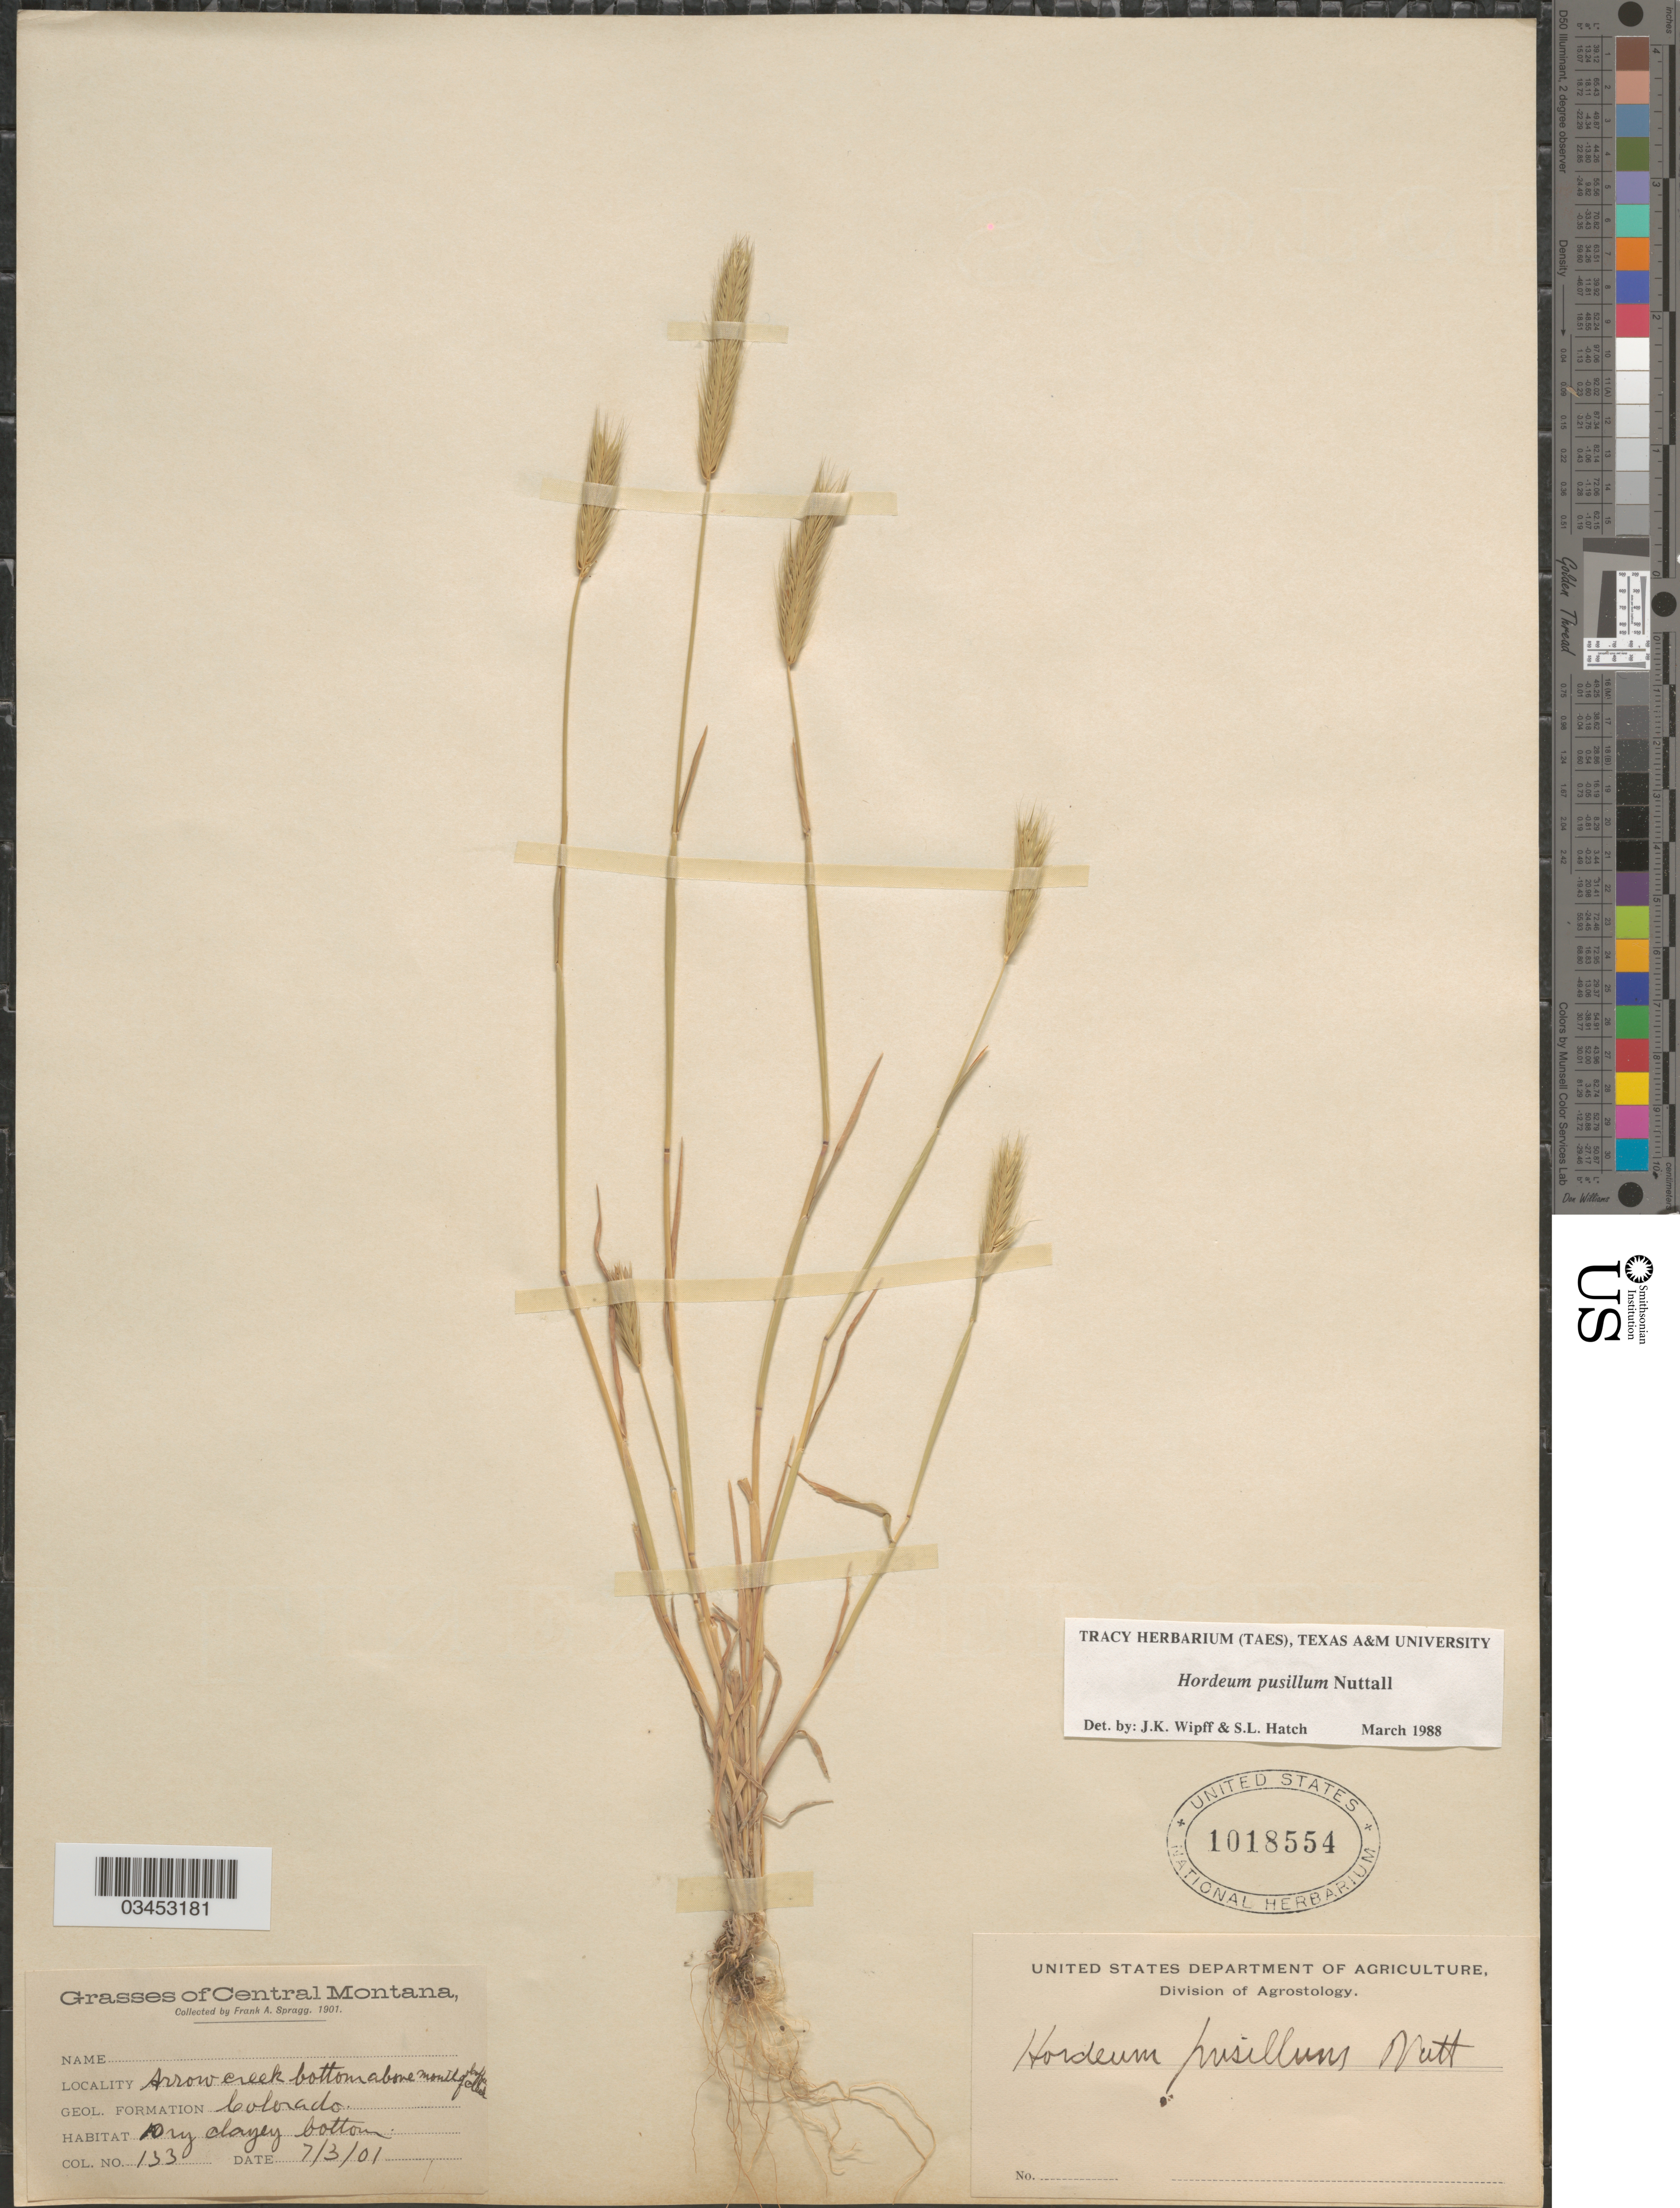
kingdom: Plantae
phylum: Tracheophyta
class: Liliopsida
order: Poales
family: Poaceae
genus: Hordeum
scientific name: Hordeum pusillum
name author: Nutt.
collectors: F. Spragg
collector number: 133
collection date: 1901-07-03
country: United States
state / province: Montana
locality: Central Montana. Arrow creek bottom above mouth of Coffee Creek. Geol. Formation Colorado.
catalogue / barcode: US 1018554